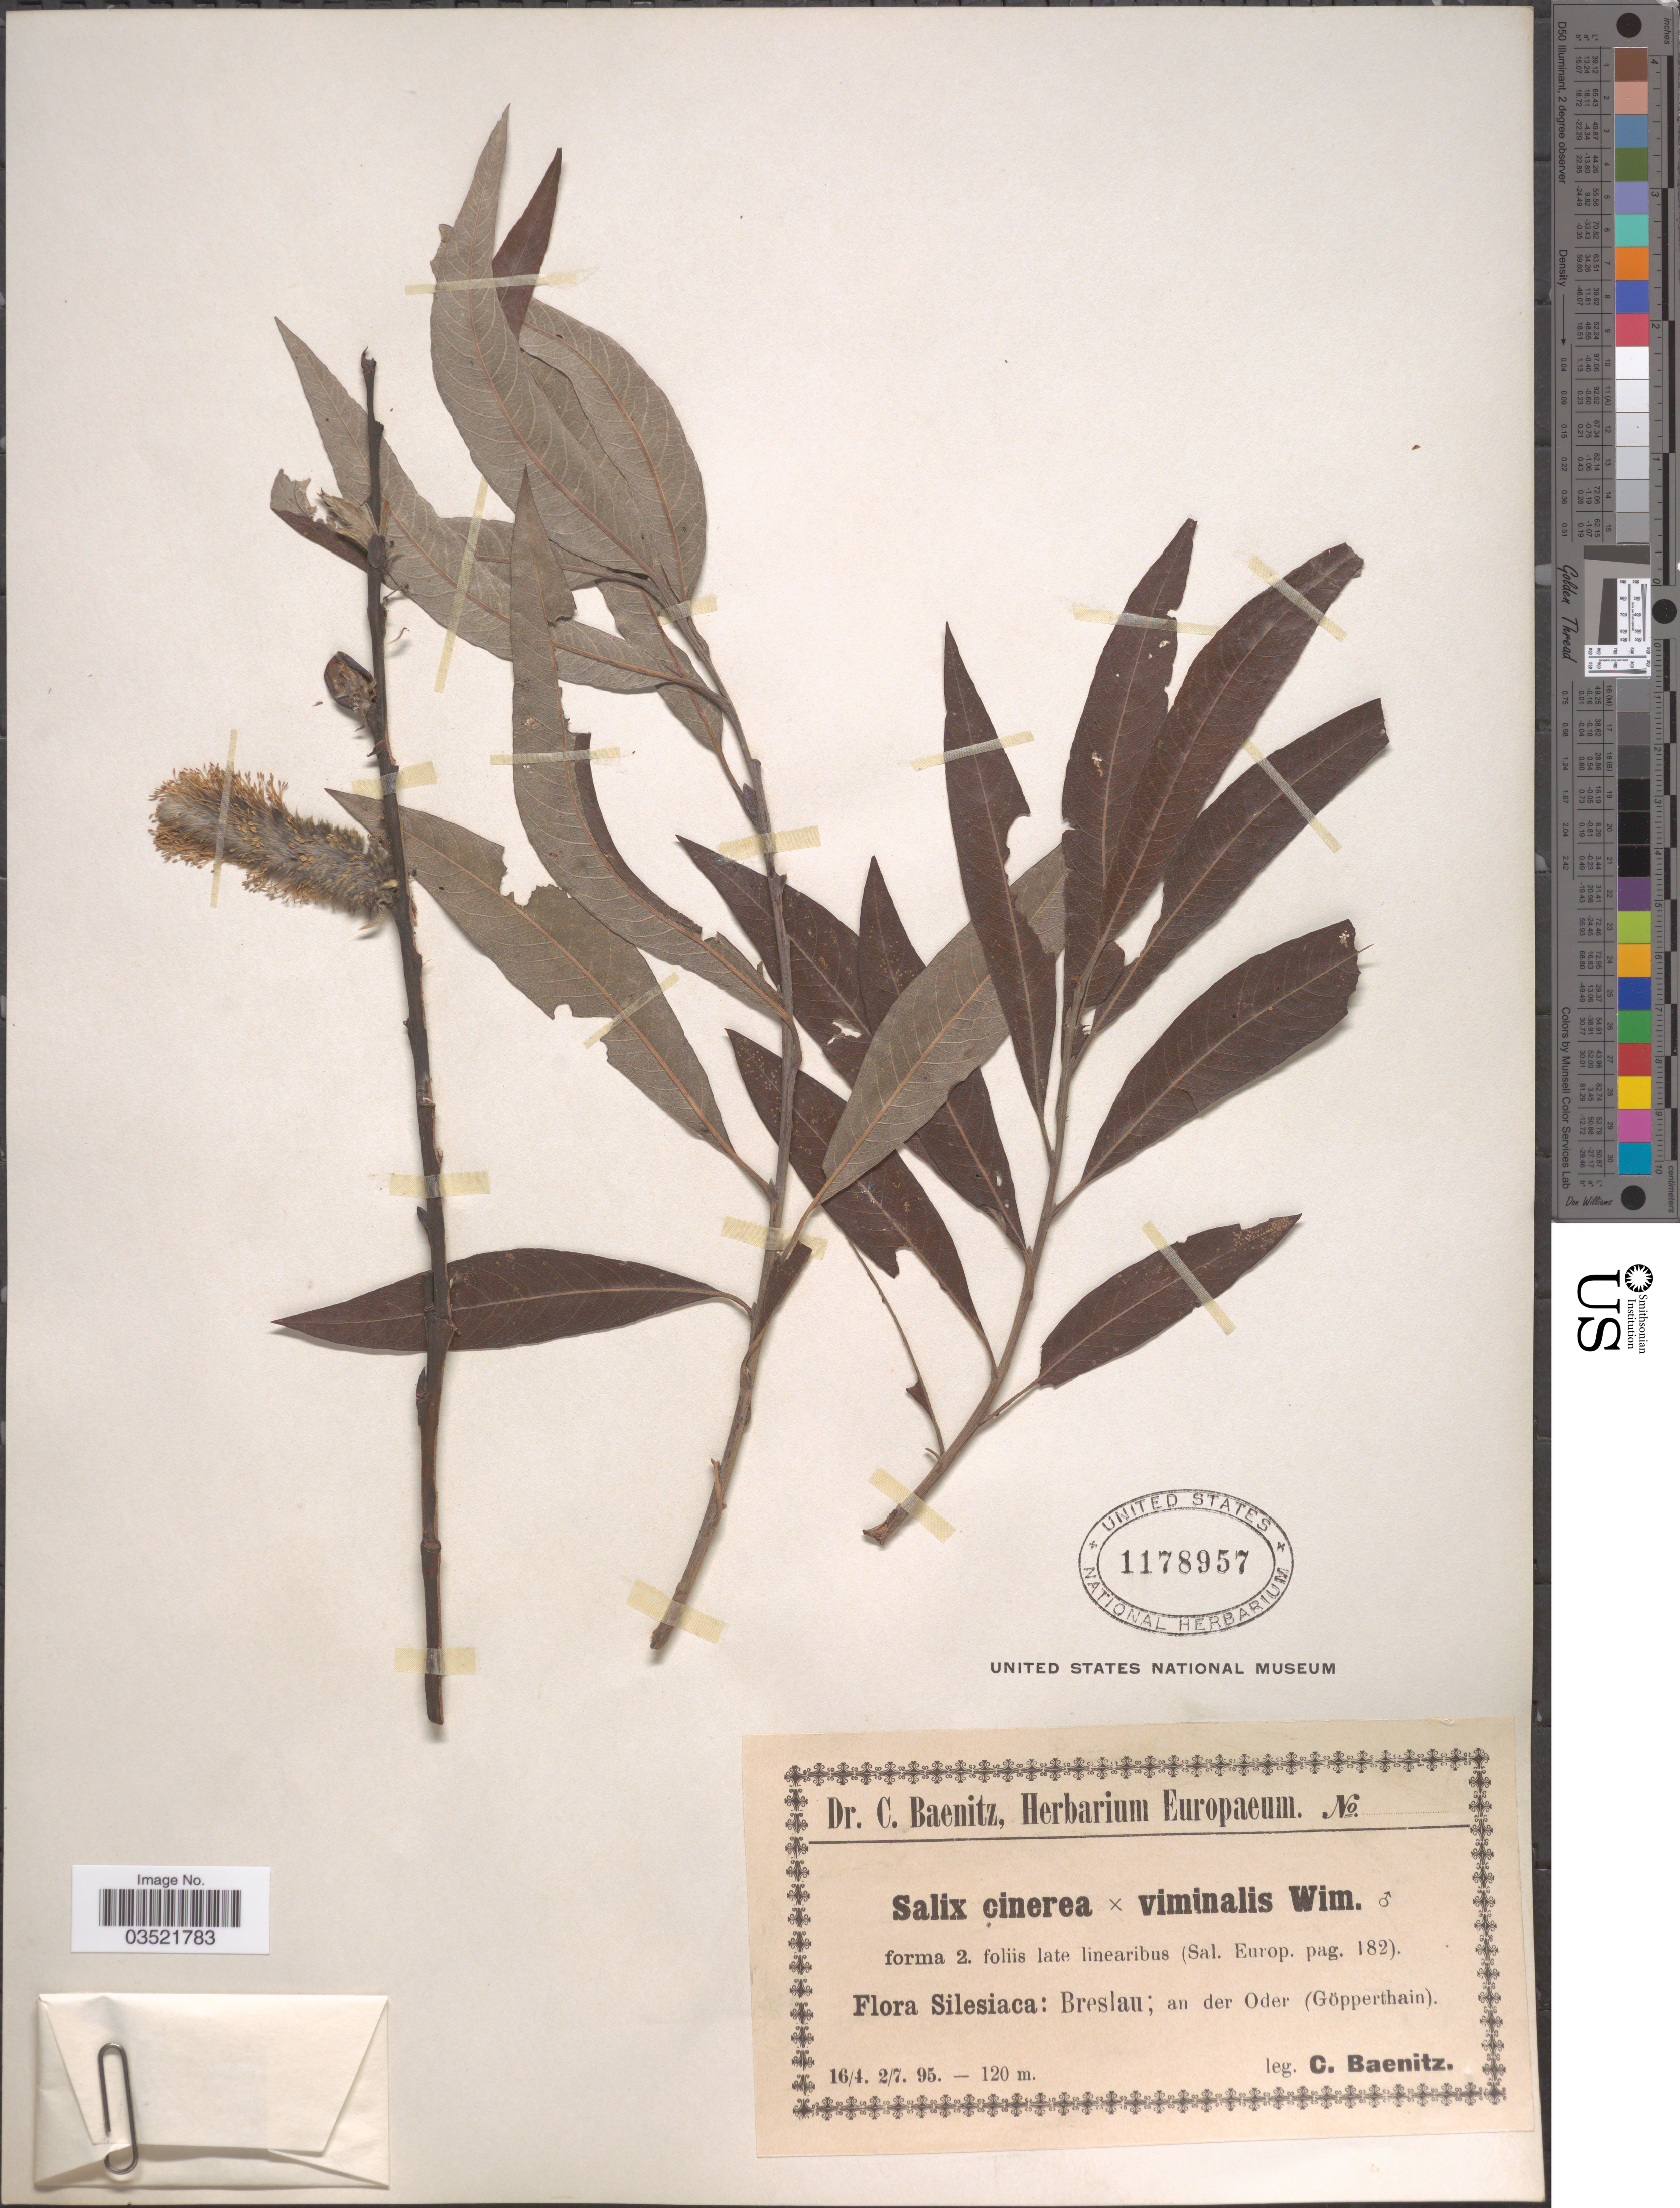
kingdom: Plantae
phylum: Tracheophyta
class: Magnoliopsida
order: Malpighiales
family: Salicaceae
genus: Salix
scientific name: Salix cinerea x S. viminalis L.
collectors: C. G. Baenitz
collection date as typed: Transcribed d/m/y: 16/4/95 to 2/7/95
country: Poland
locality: Silesiaca: Breslau; an der Oder (Göpperthain).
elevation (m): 120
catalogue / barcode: US 1178957